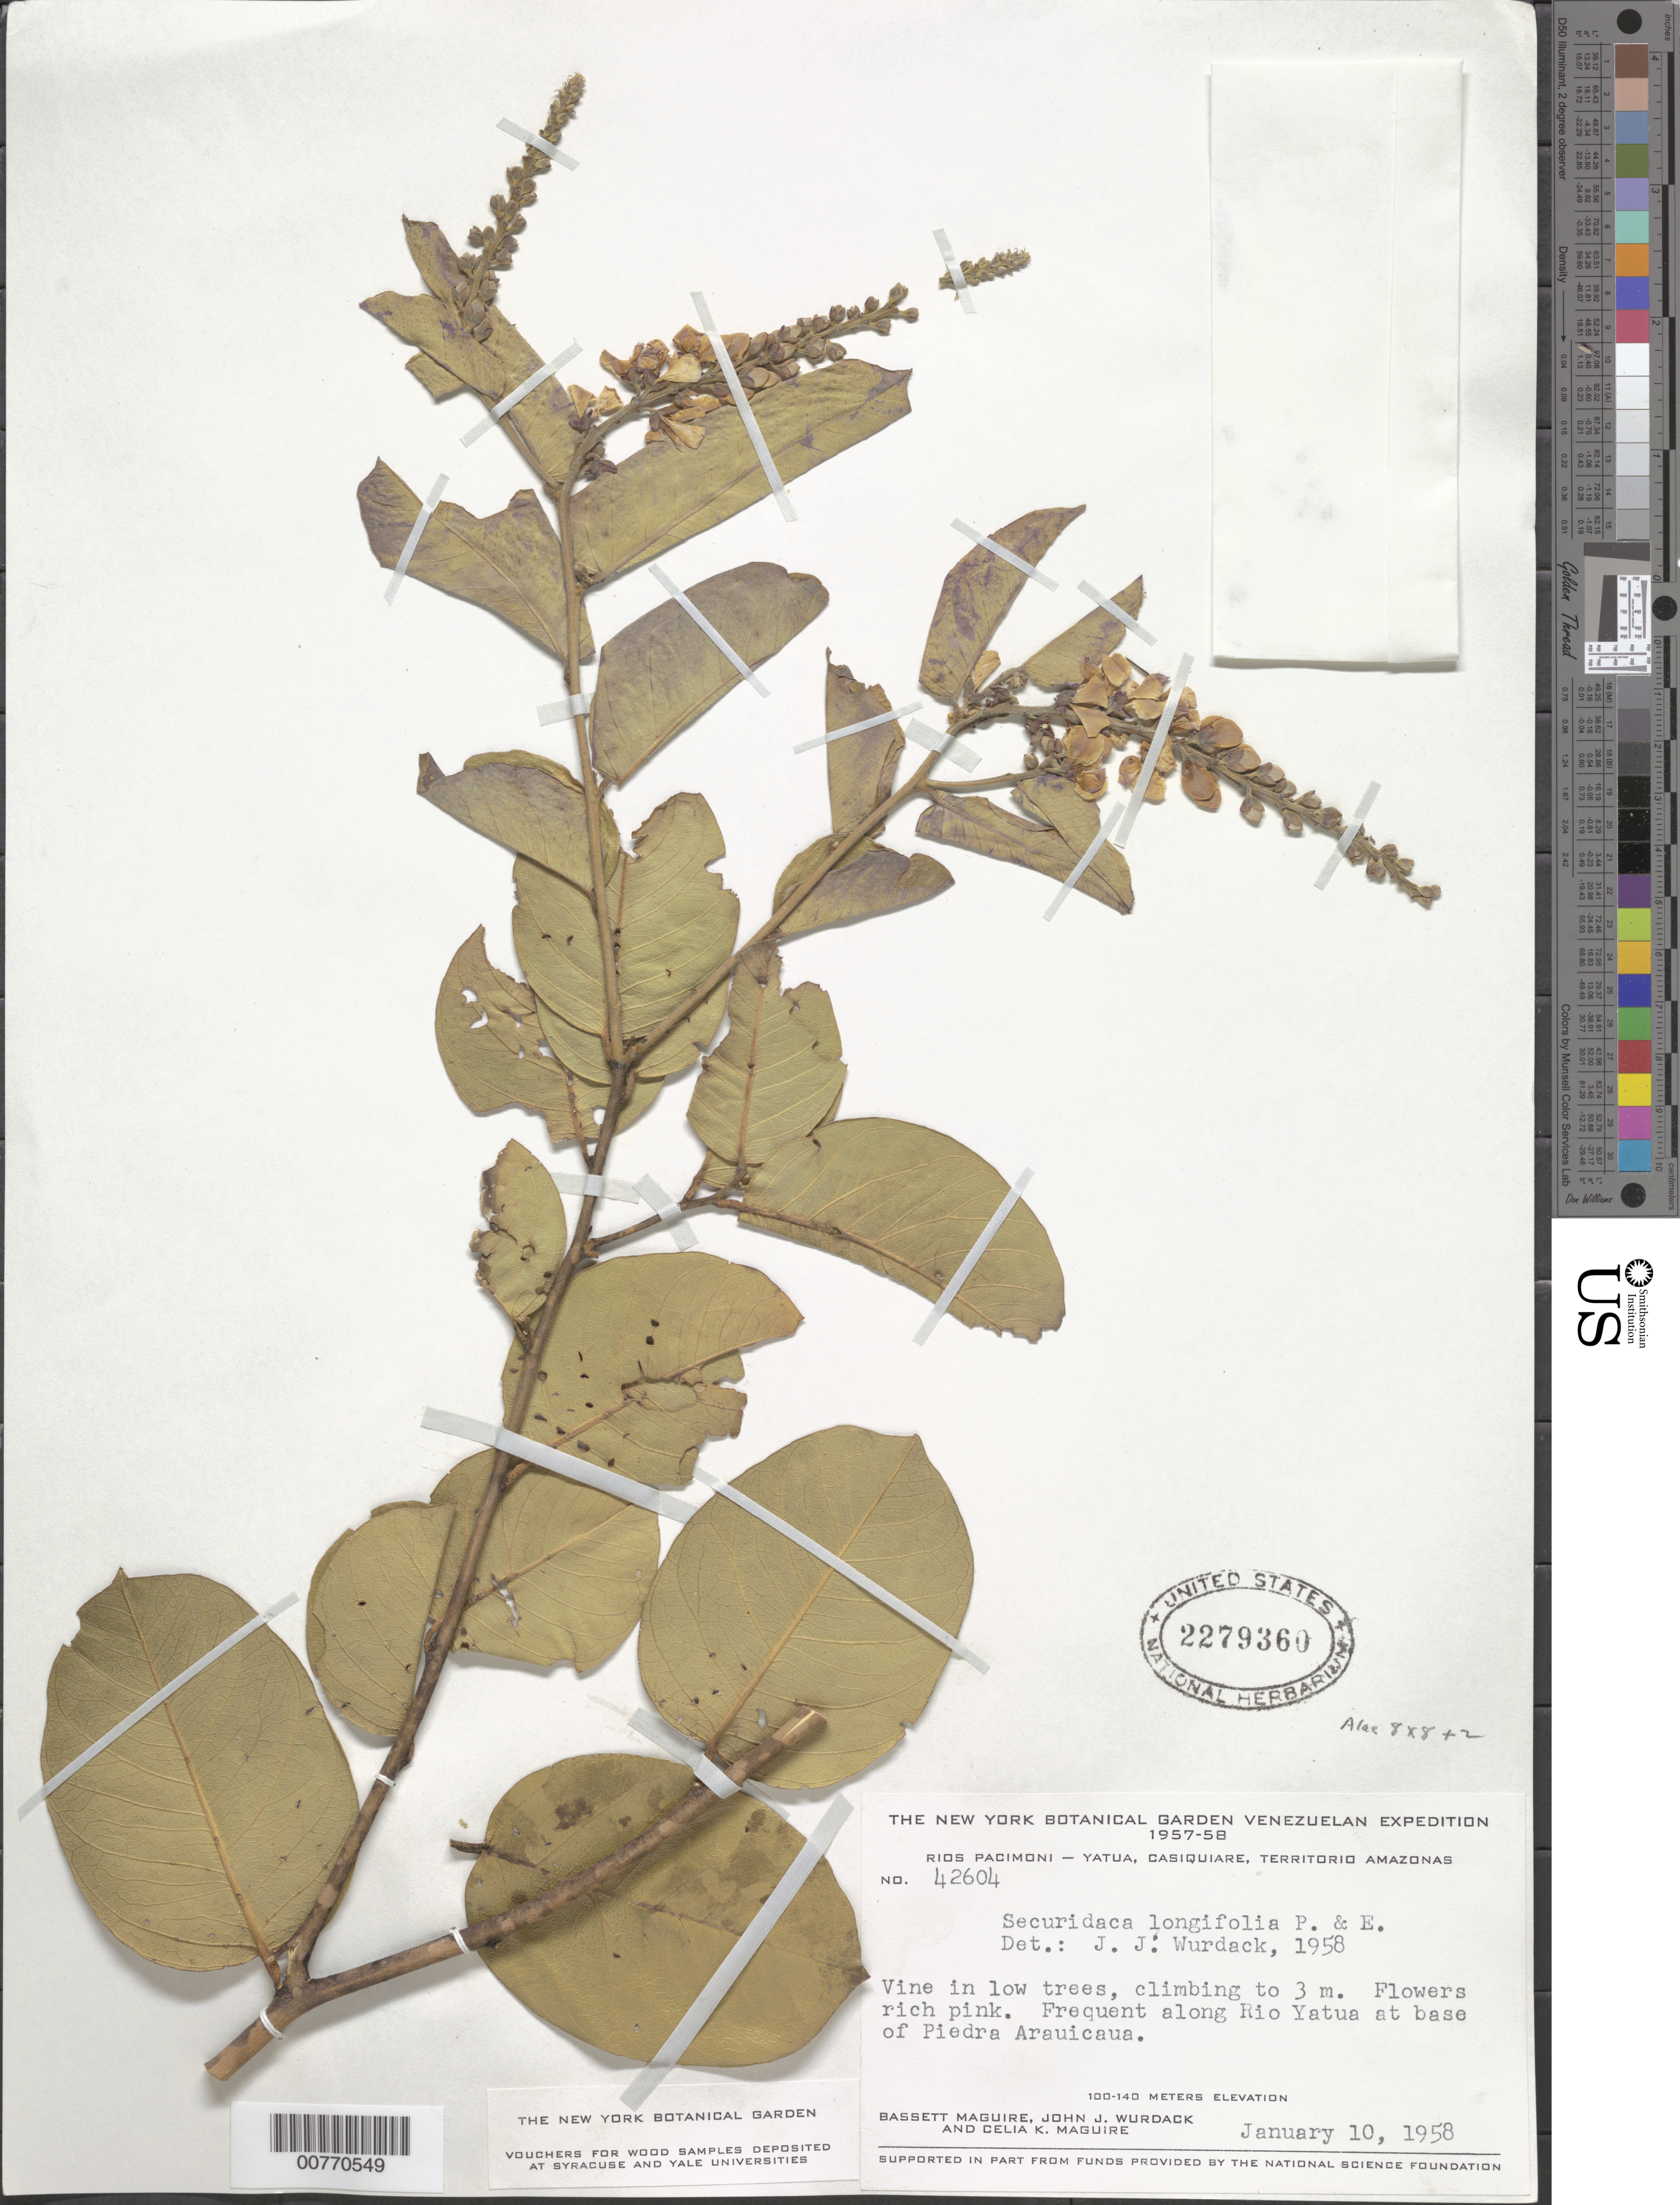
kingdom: Plantae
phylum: Tracheophyta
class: Magnoliopsida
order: Fabales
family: Polygalaceae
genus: Securidaca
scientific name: Securidaca longifolia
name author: Poepp. & Endl.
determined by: Wurdack, John J., (US), US (UNITED STATES)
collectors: B. Maguire, J. J. Wurdack & C. K. Maguire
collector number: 42604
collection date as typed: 10-Jan-58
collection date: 1958-01-10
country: Venezuela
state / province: Amazonas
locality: Río Yatua, base of Piedra Arauicaua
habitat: Along river, in low trees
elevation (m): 100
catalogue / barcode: US 2289360